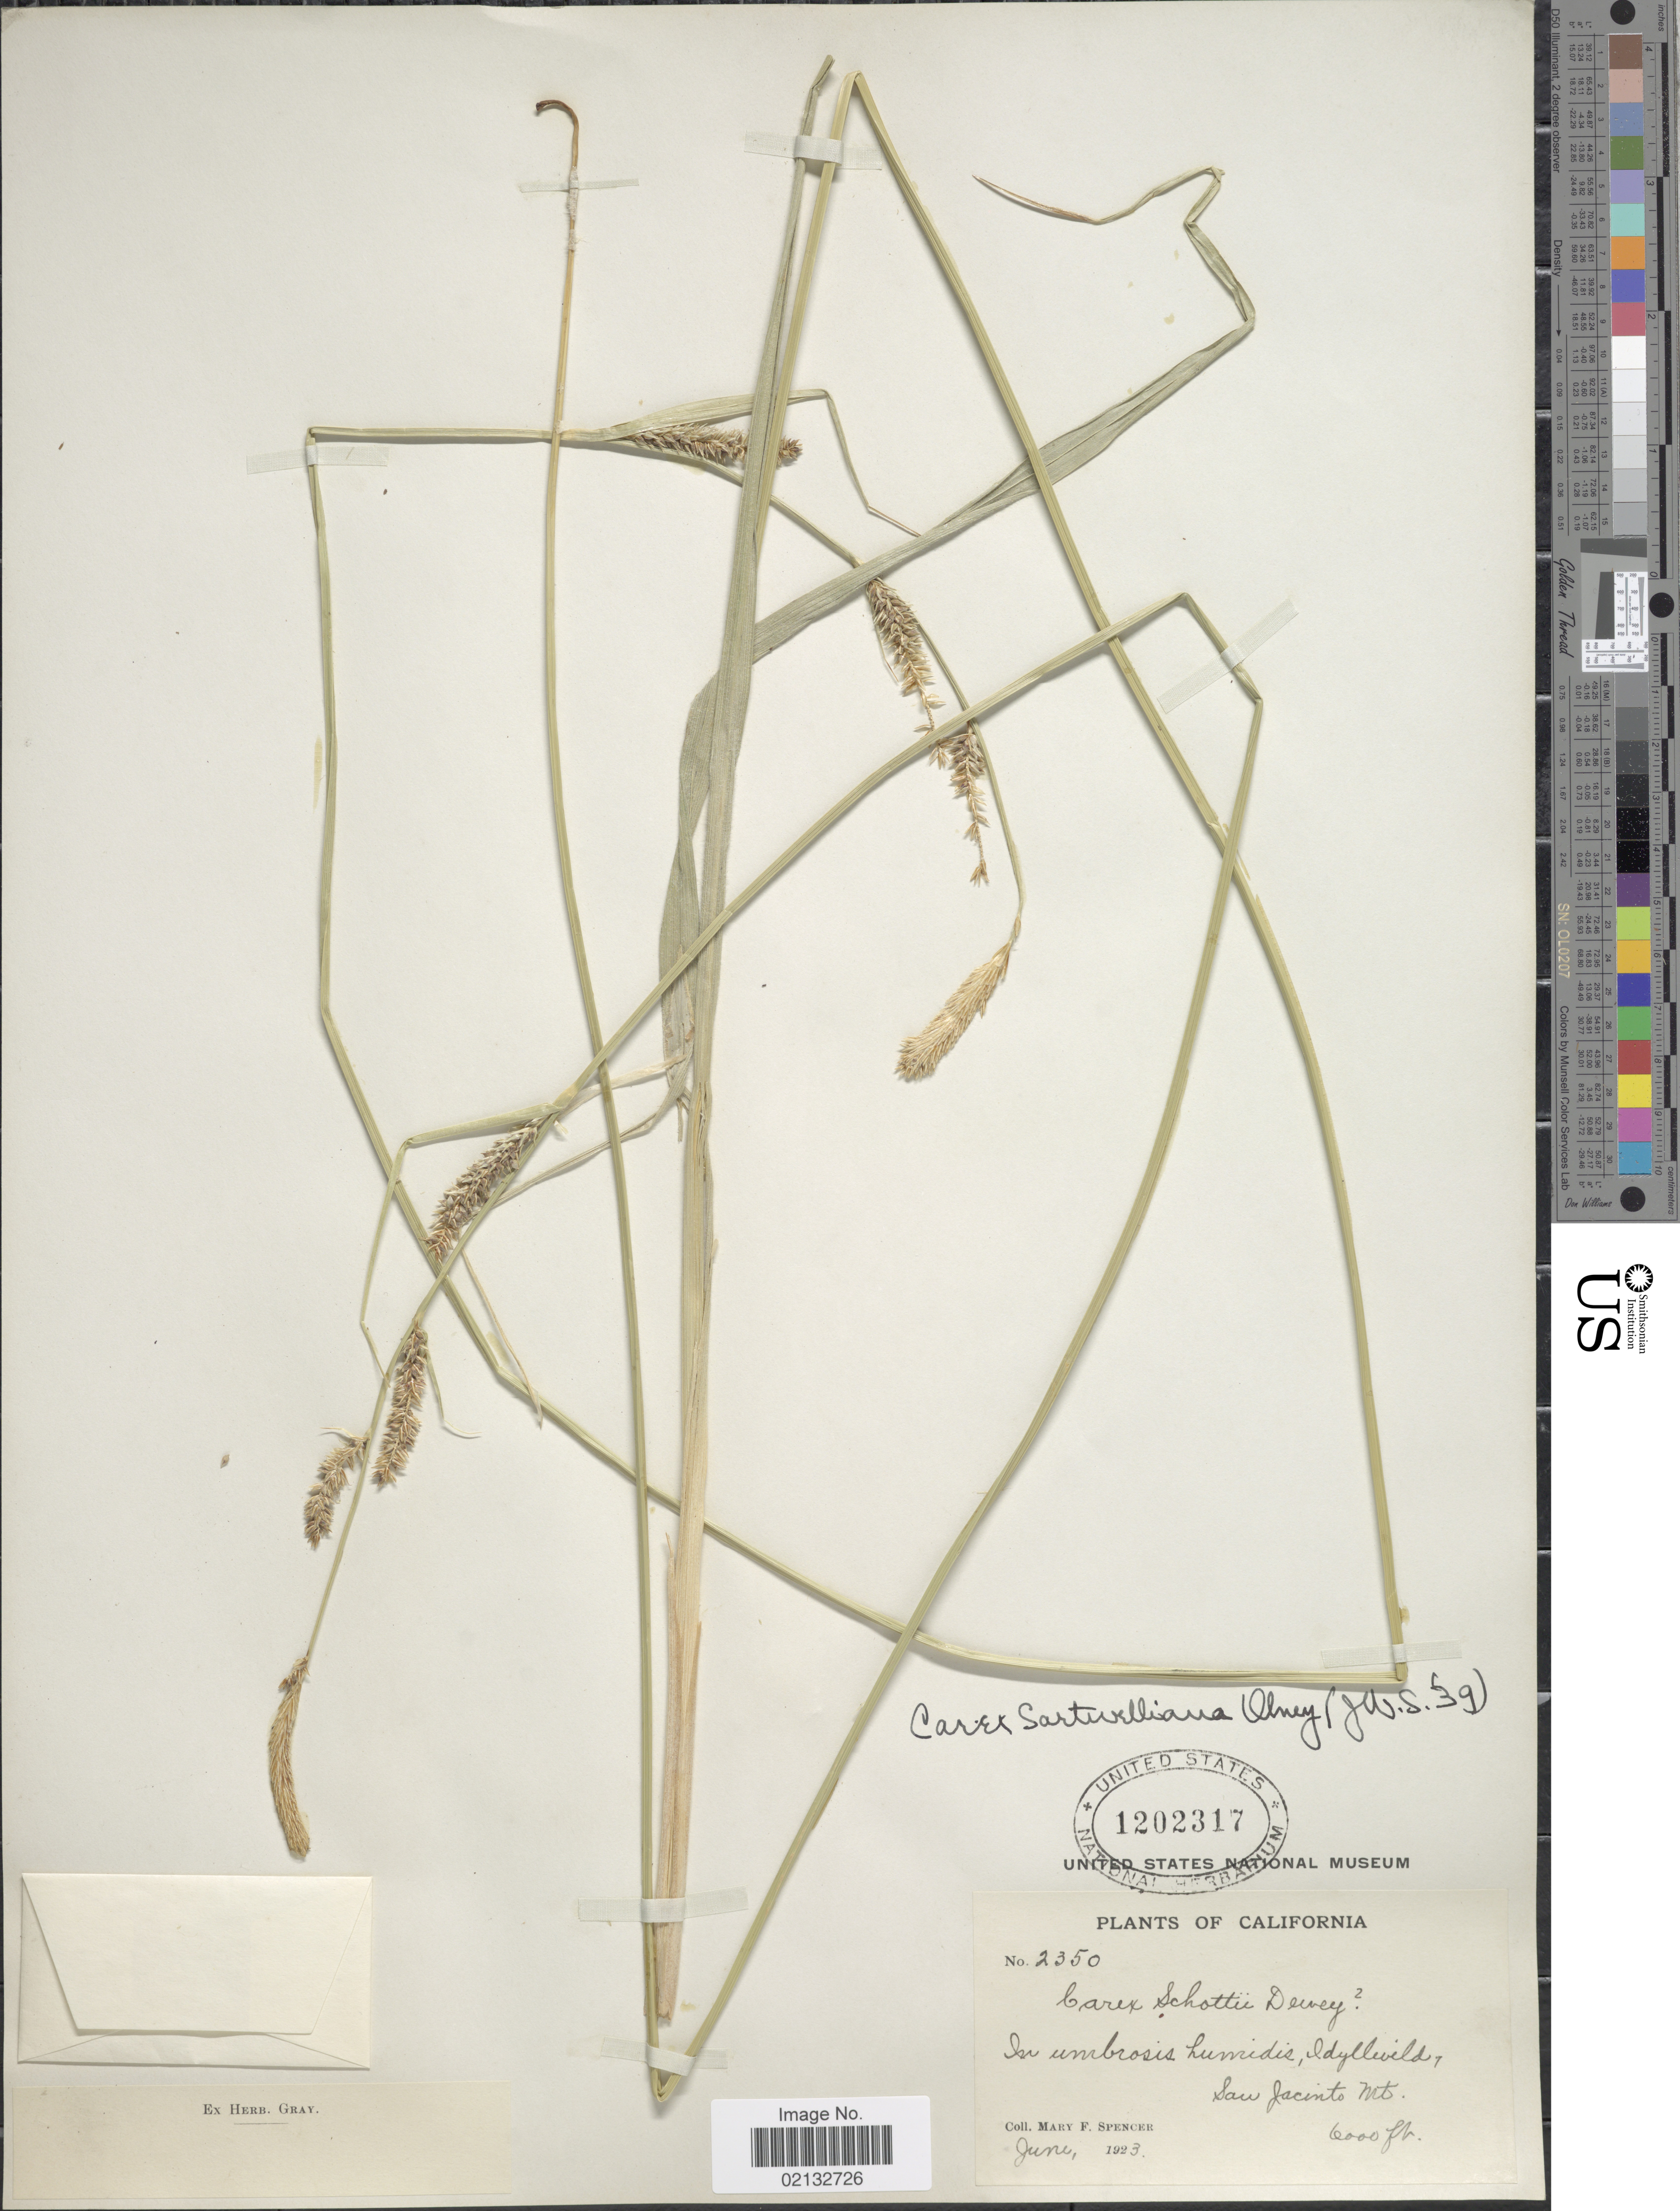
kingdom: Plantae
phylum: Tracheophyta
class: Liliopsida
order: Poales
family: Cyperaceae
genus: Carex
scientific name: Carex sartwelliana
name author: Olney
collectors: M. Spencer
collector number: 2350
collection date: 1923-06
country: United States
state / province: California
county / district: Riverside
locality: San Jacinto Mt.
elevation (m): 1829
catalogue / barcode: US 1202317